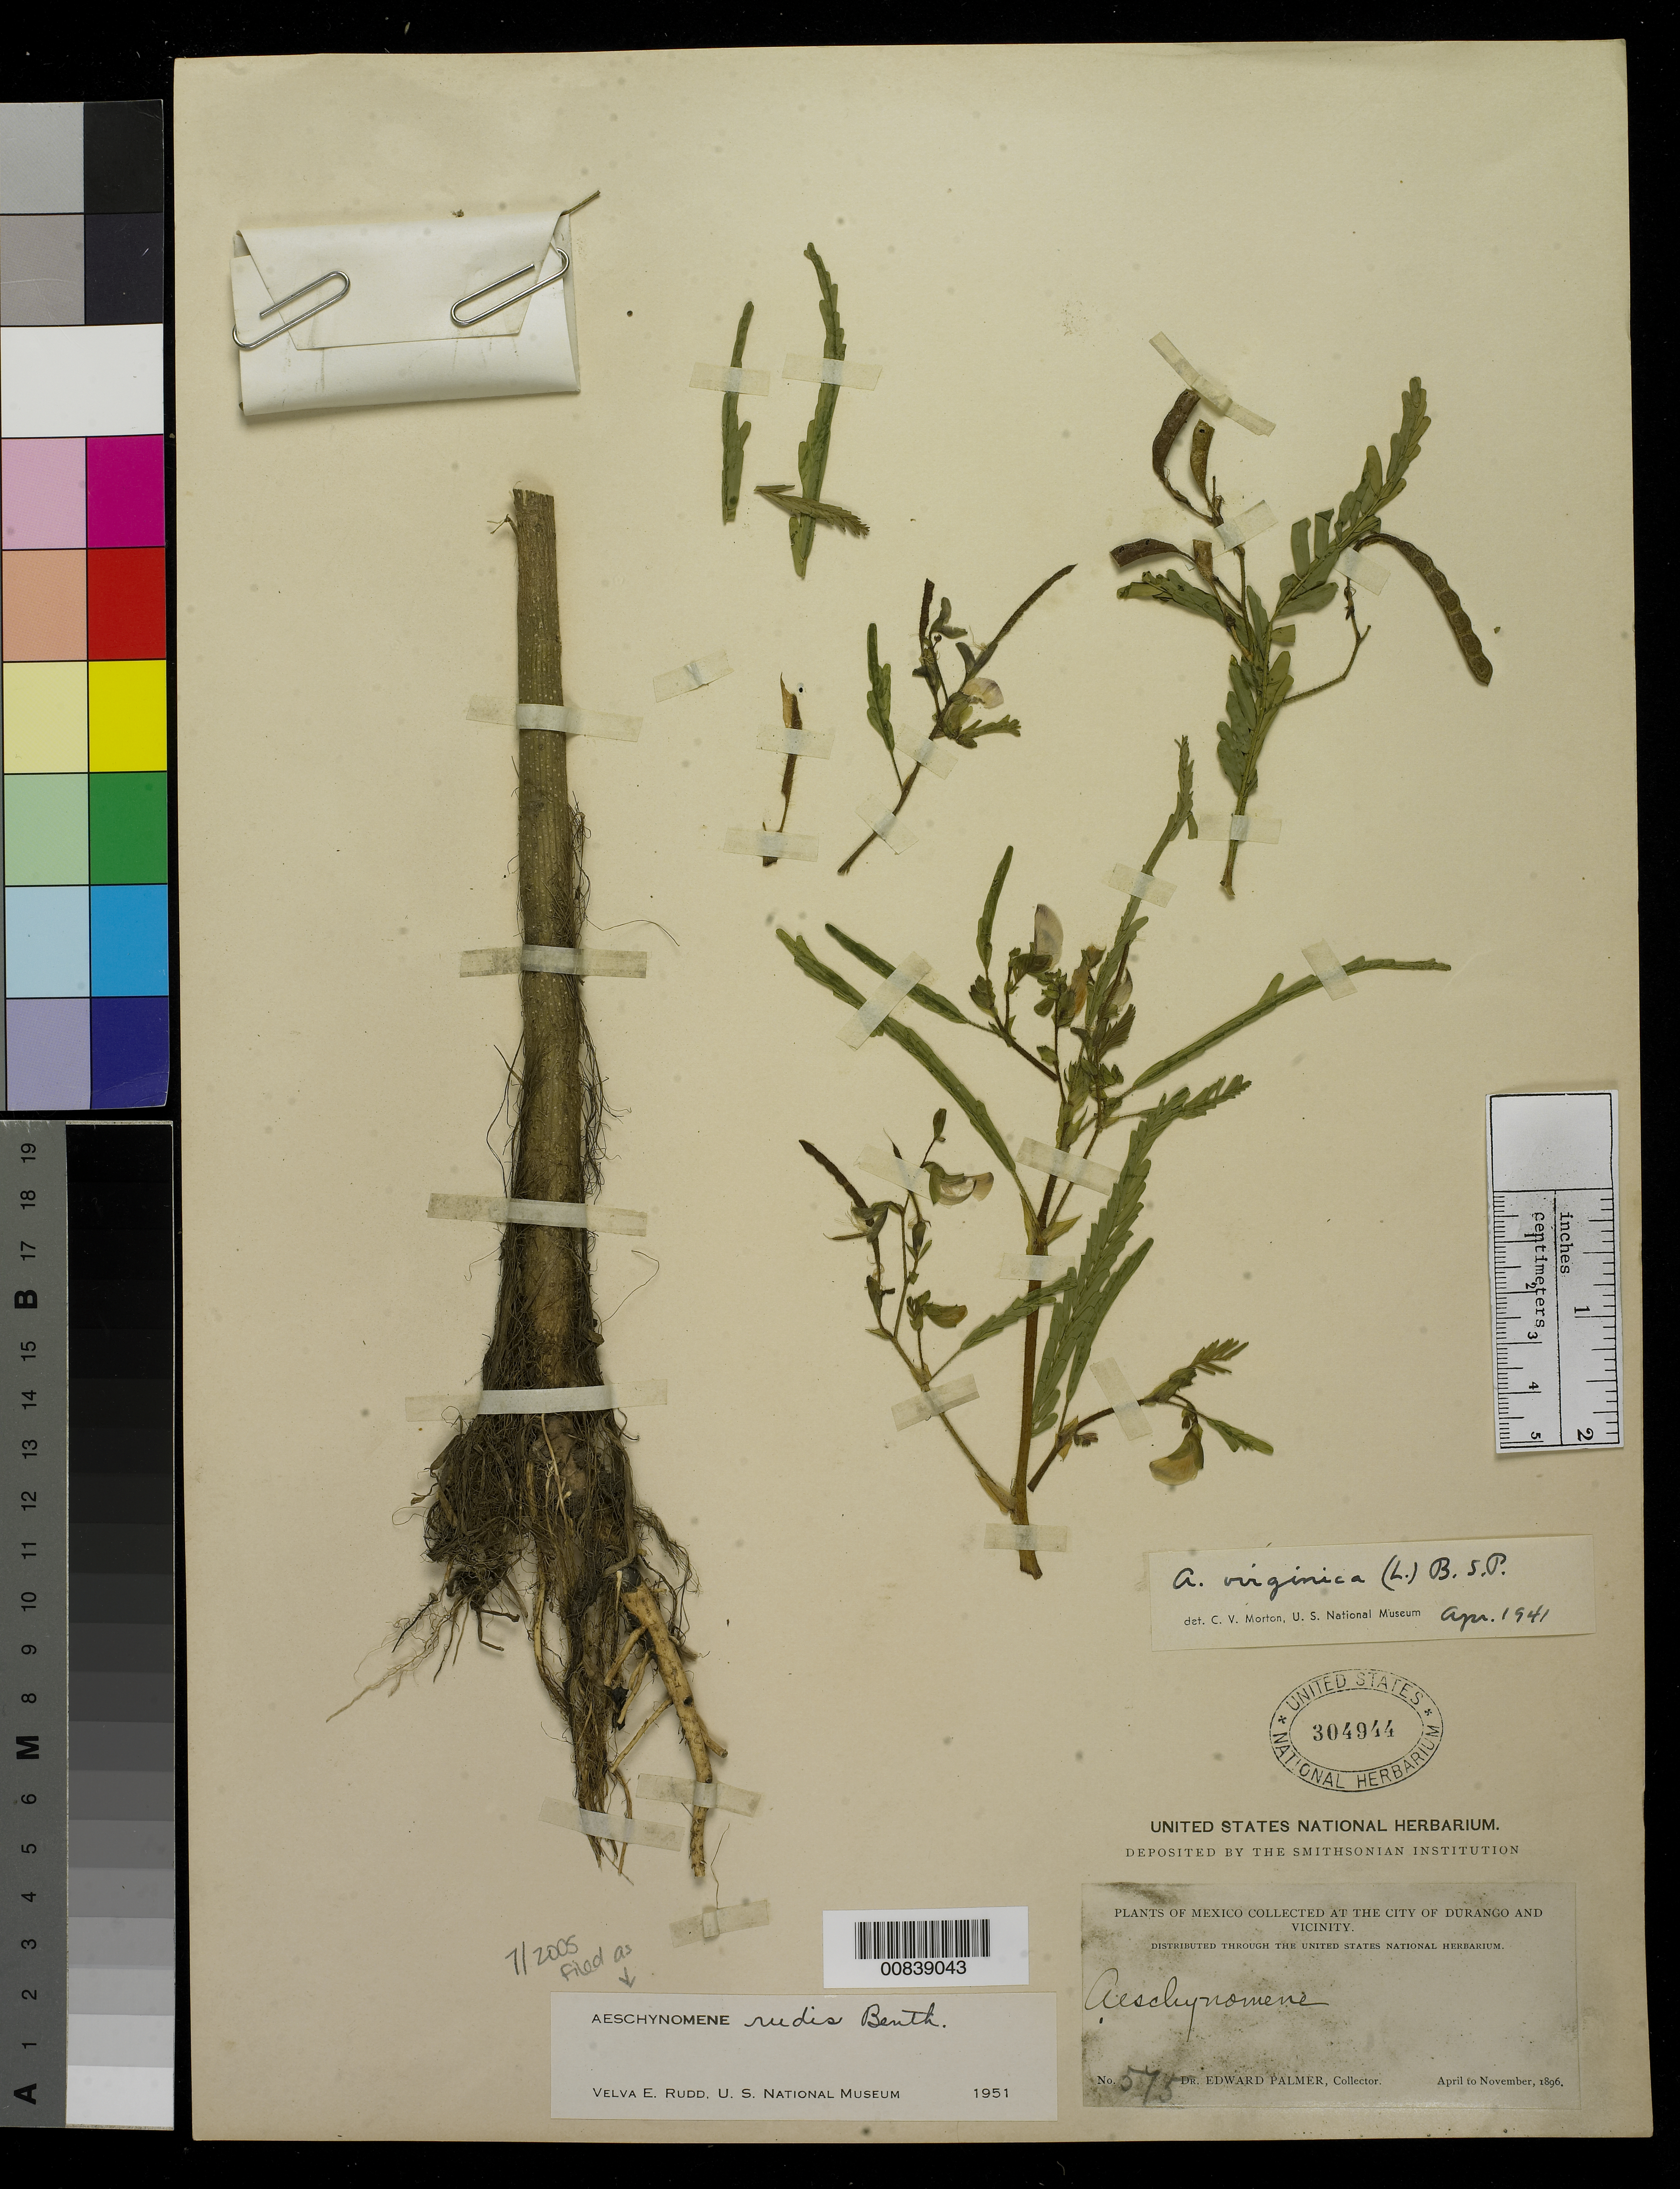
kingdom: Plantae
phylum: Tracheophyta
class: Magnoliopsida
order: Fabales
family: Fabaceae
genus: Aeschynomene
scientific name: Aeschynomene rudis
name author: Benth.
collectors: E. Palmer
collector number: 575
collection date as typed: Apr 1896 to -- Nov 1896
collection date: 1896-04/1896-11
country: Mexico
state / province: Durango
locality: City of Durango and vicinity.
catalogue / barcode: US 304944